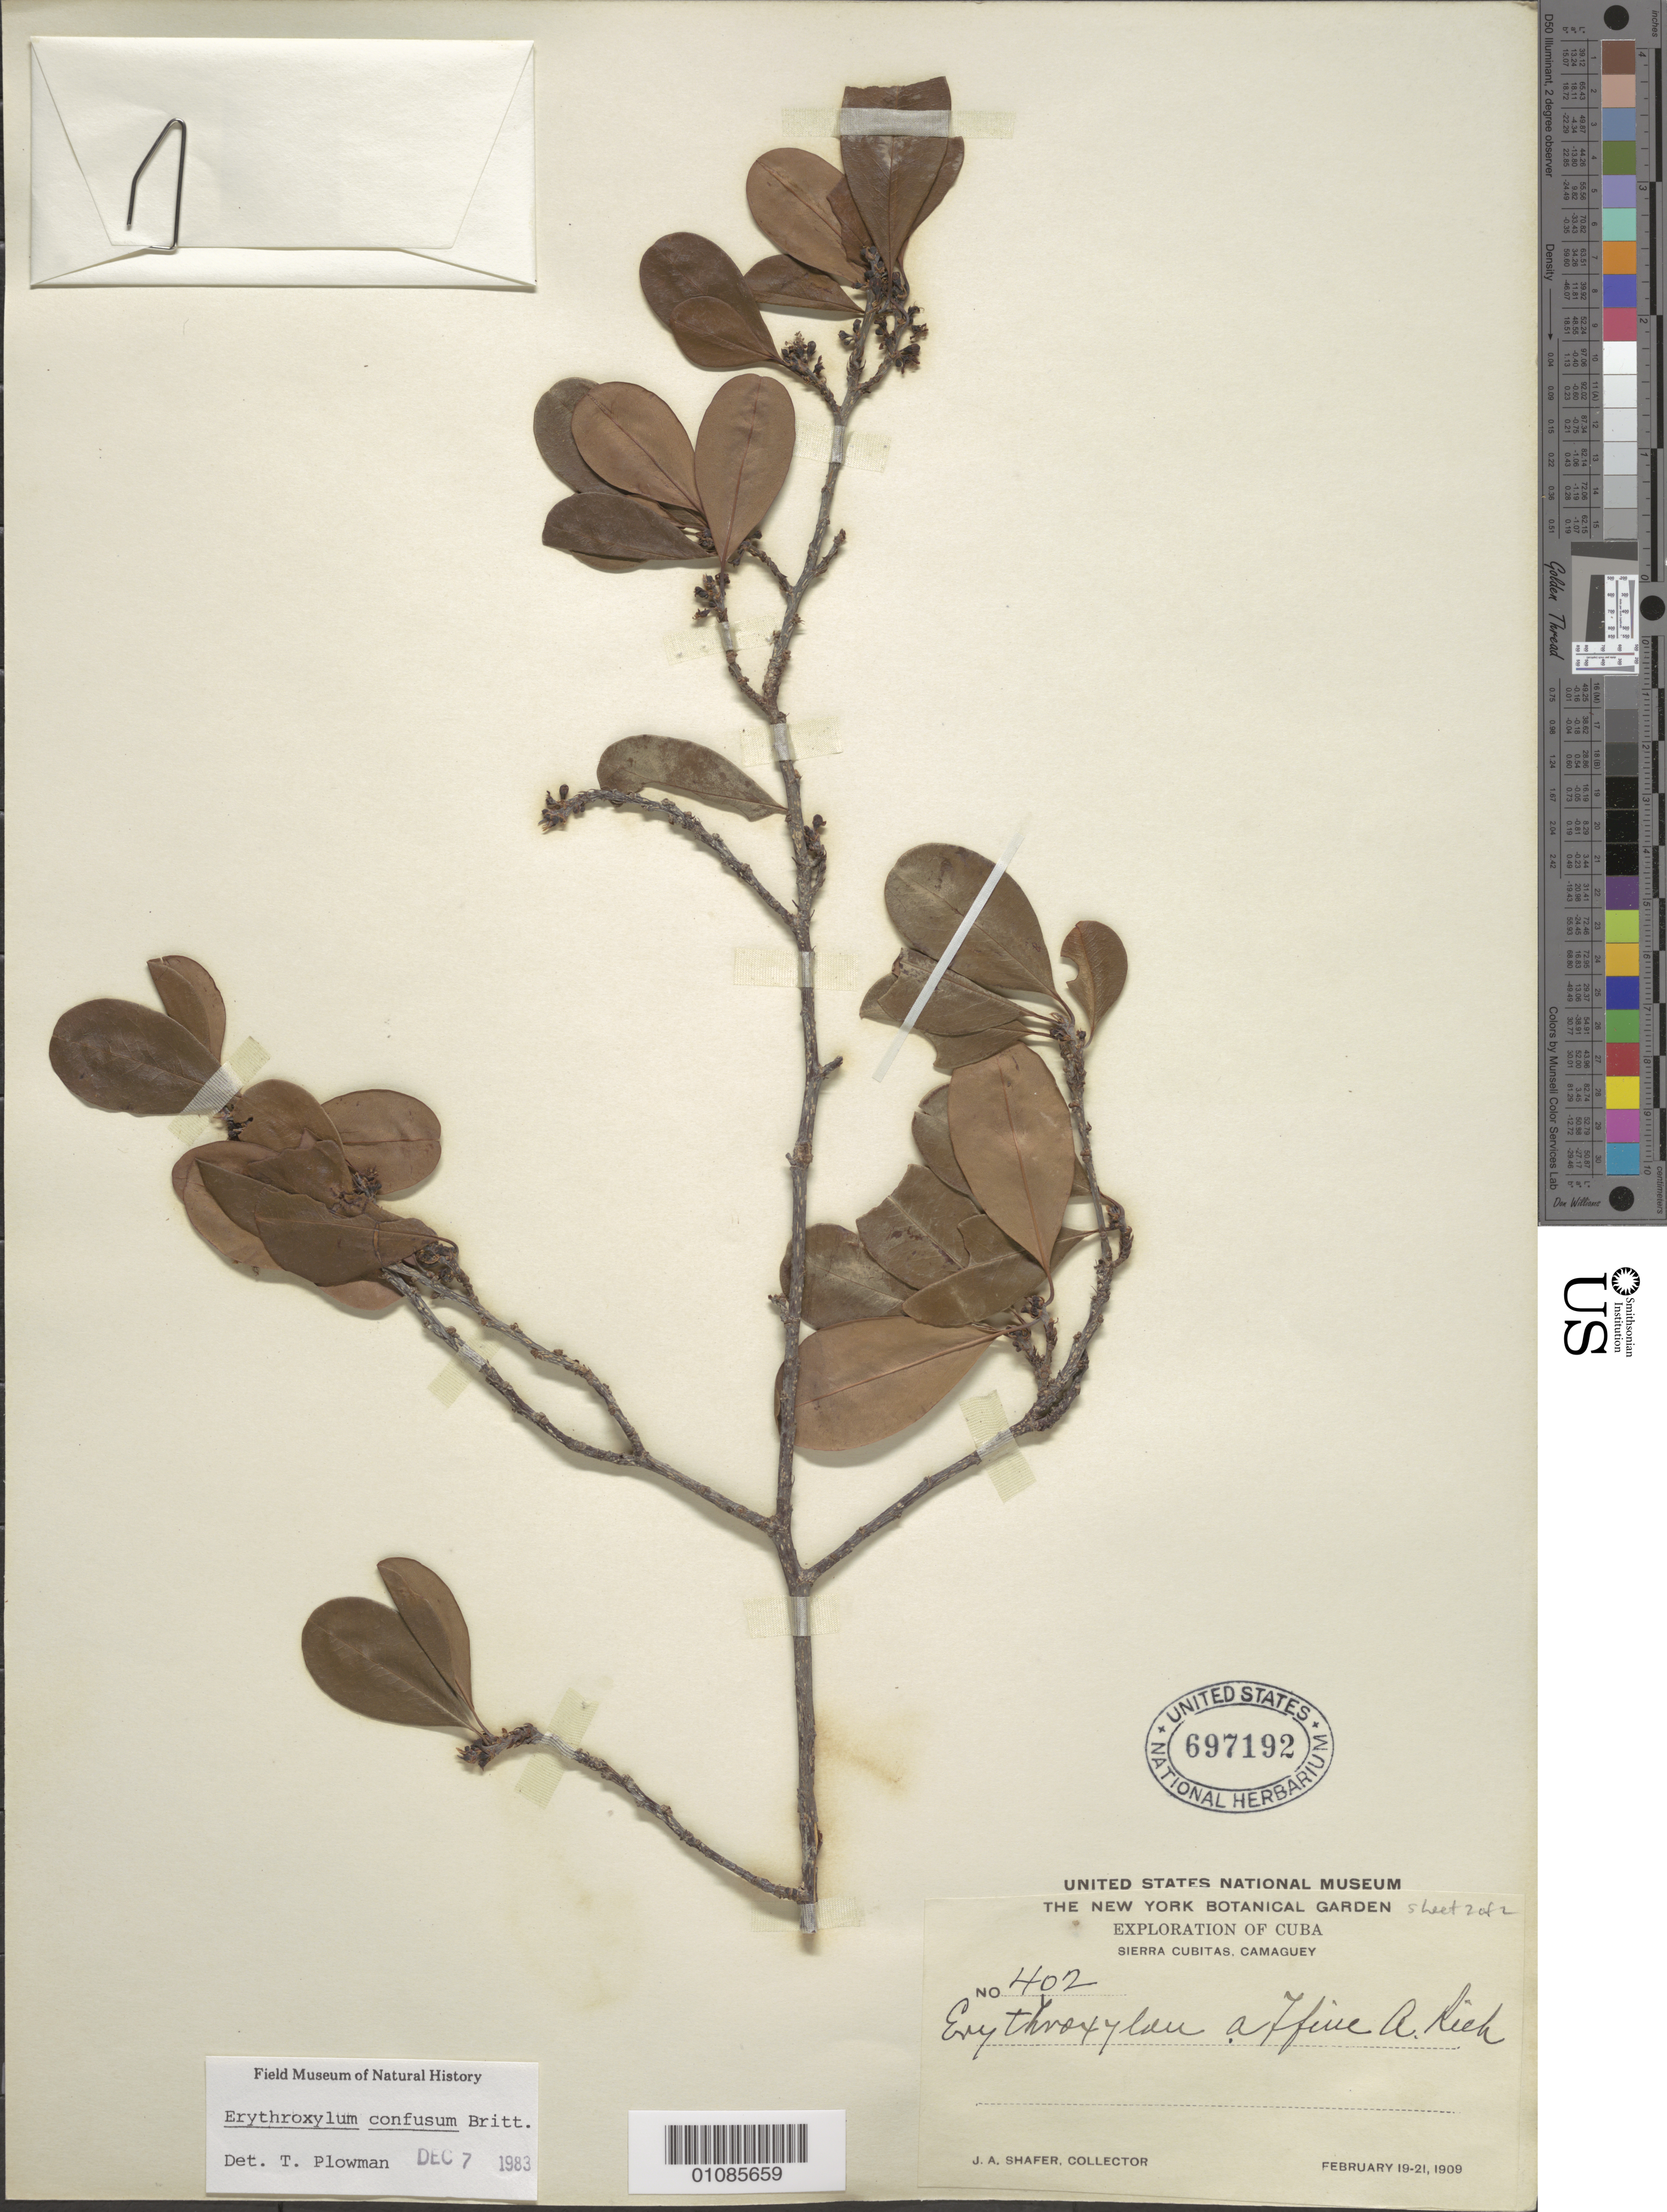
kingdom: Plantae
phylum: Tracheophyta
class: Magnoliopsida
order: Malpighiales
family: Erythroxylaceae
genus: Erythroxylum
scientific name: Erythroxylum confusum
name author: Britton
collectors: J. A. Shafer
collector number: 402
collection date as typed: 19 Feb 1909 to 21 Feb 1909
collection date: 1909-02-19/1909-02-21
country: Cuba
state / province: Camagüey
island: Cuba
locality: Camagüey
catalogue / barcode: US 697192